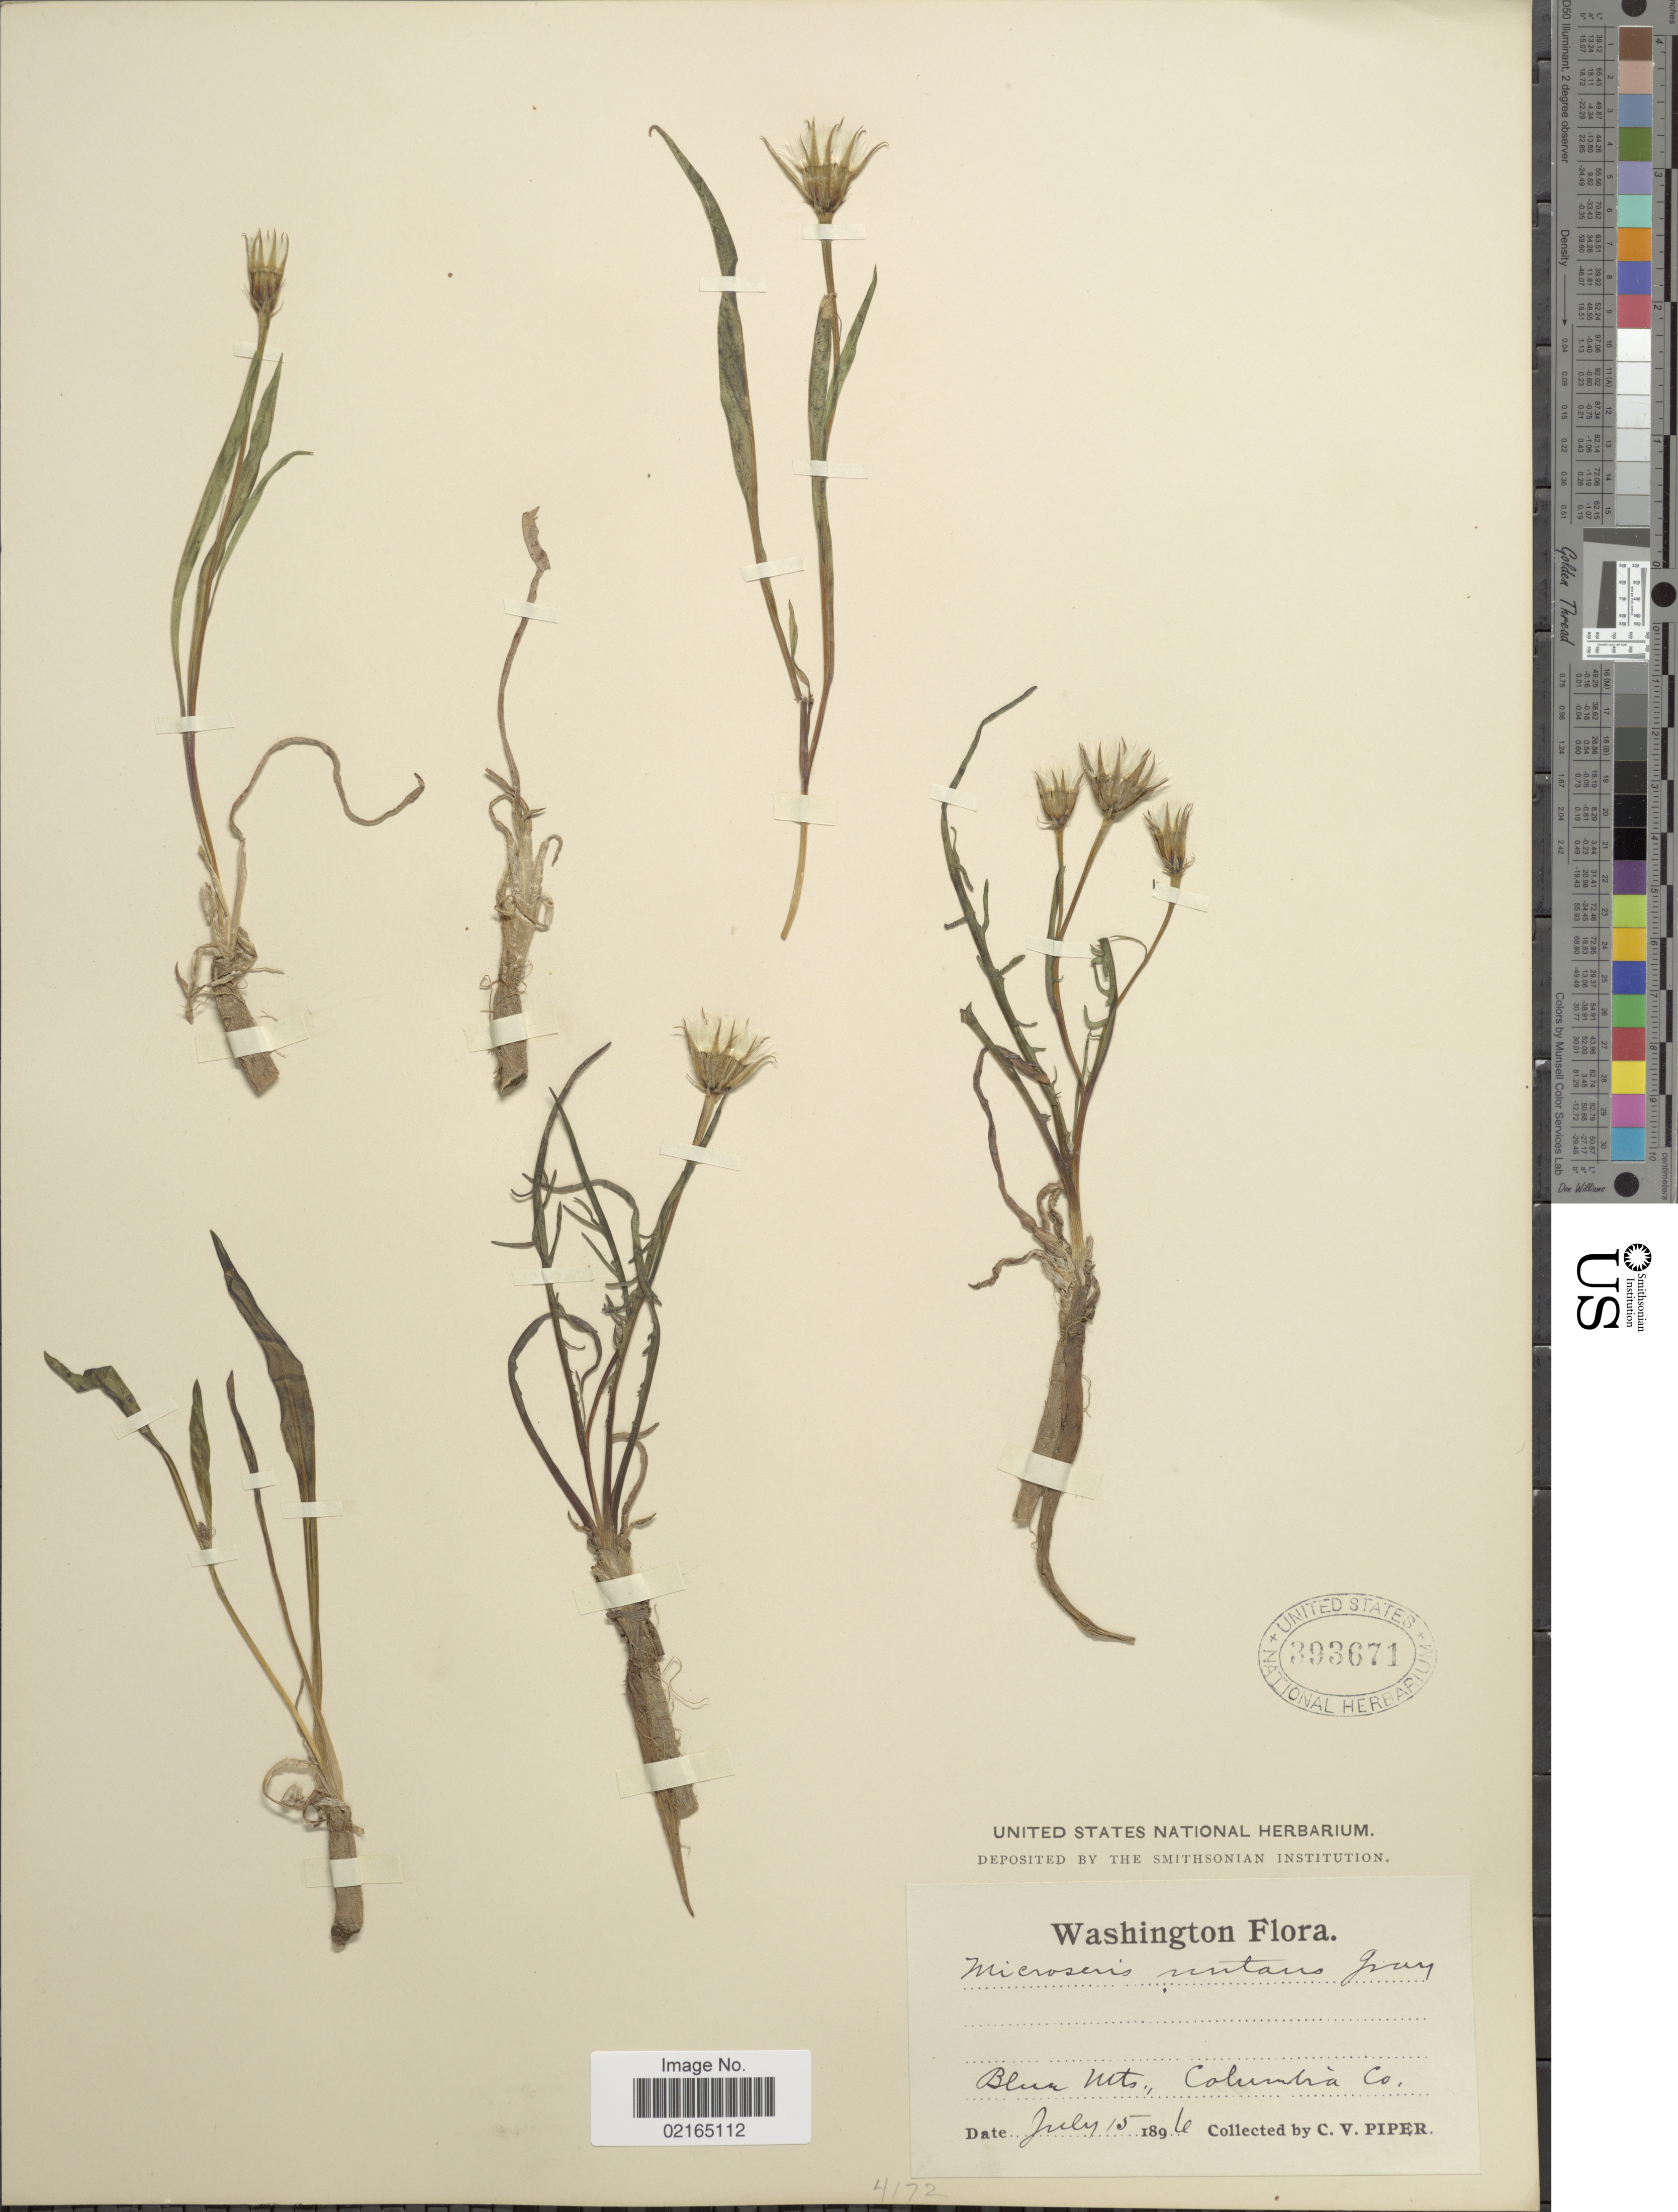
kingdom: Plantae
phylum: Tracheophyta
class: Magnoliopsida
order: Asterales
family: Asteraceae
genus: Microseris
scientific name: Microseris nutans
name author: (Hook.) Sch. Bip.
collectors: C. V. Piper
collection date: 1896-07-15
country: United States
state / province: Washington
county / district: Columbia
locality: Blue Mts., Columbia Co.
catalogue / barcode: US 393671